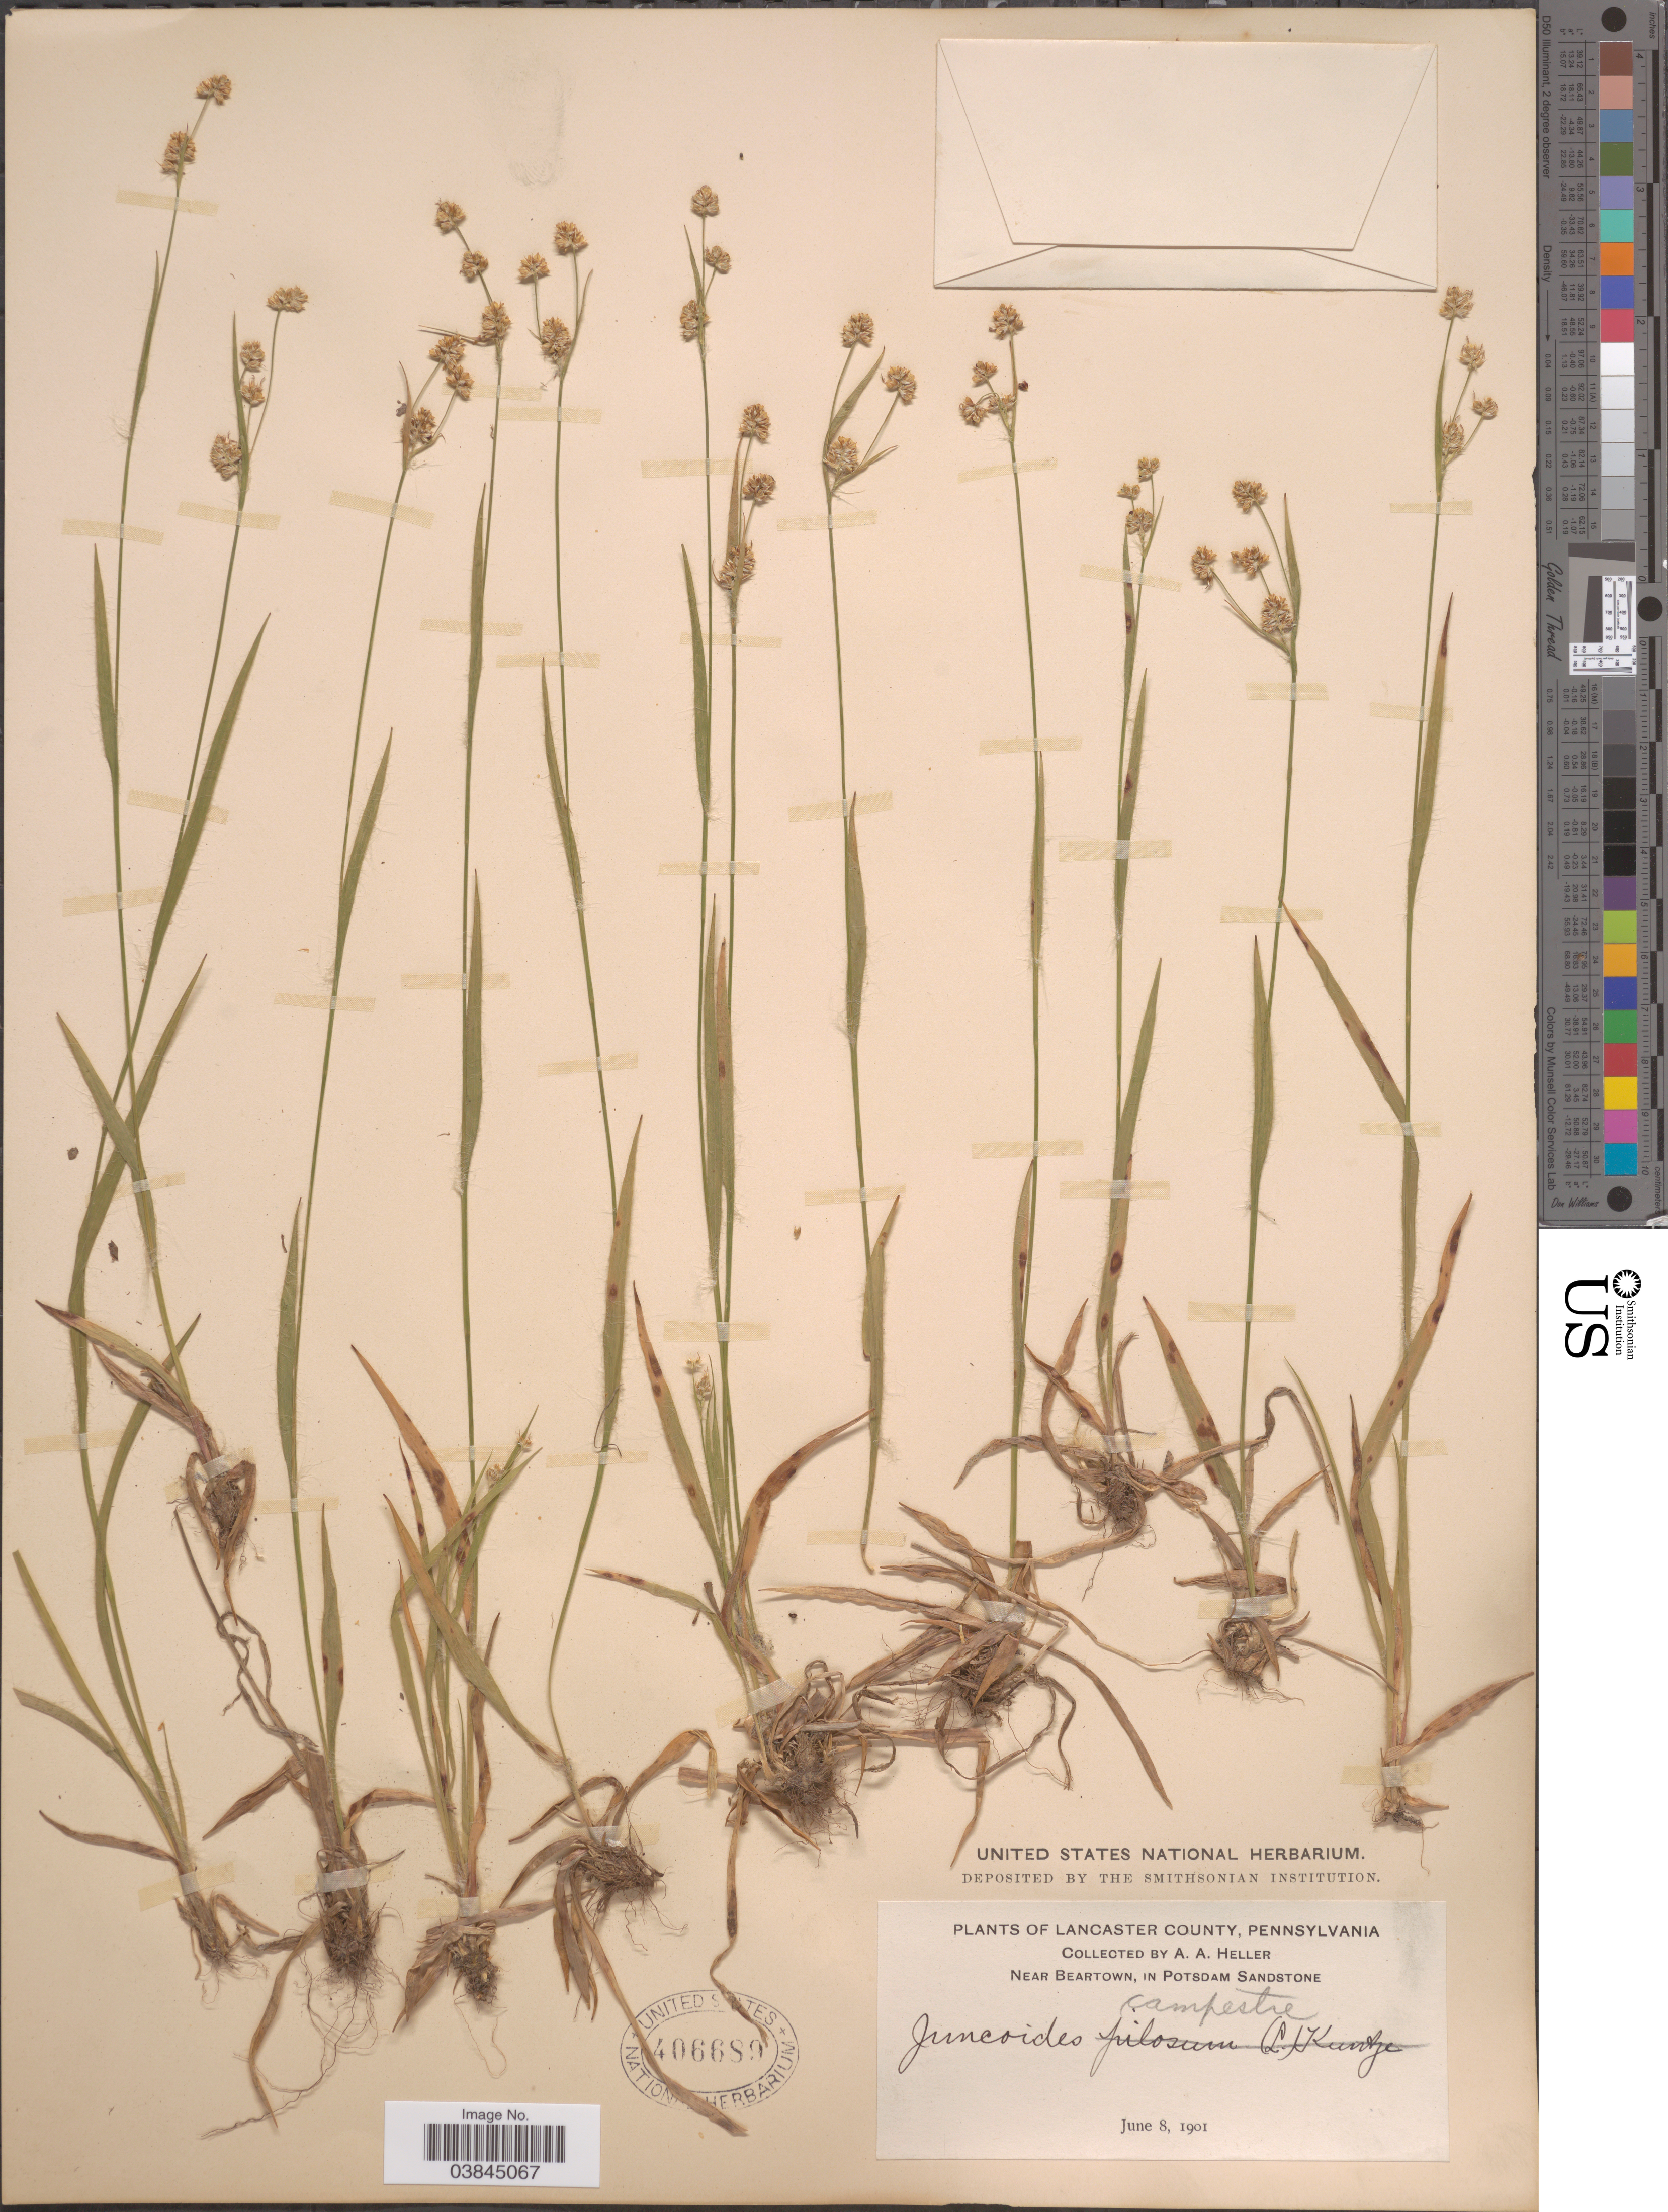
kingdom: Plantae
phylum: Tracheophyta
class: Liliopsida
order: Poales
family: Juncaceae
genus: Luzula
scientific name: Luzula campestris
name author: (L.) DC.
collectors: A. A. Heller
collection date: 1901-06-08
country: United States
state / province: Pennsylvania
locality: Lancaster County. Near Beartown, in Potsdam Sandstone.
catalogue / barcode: US 406689